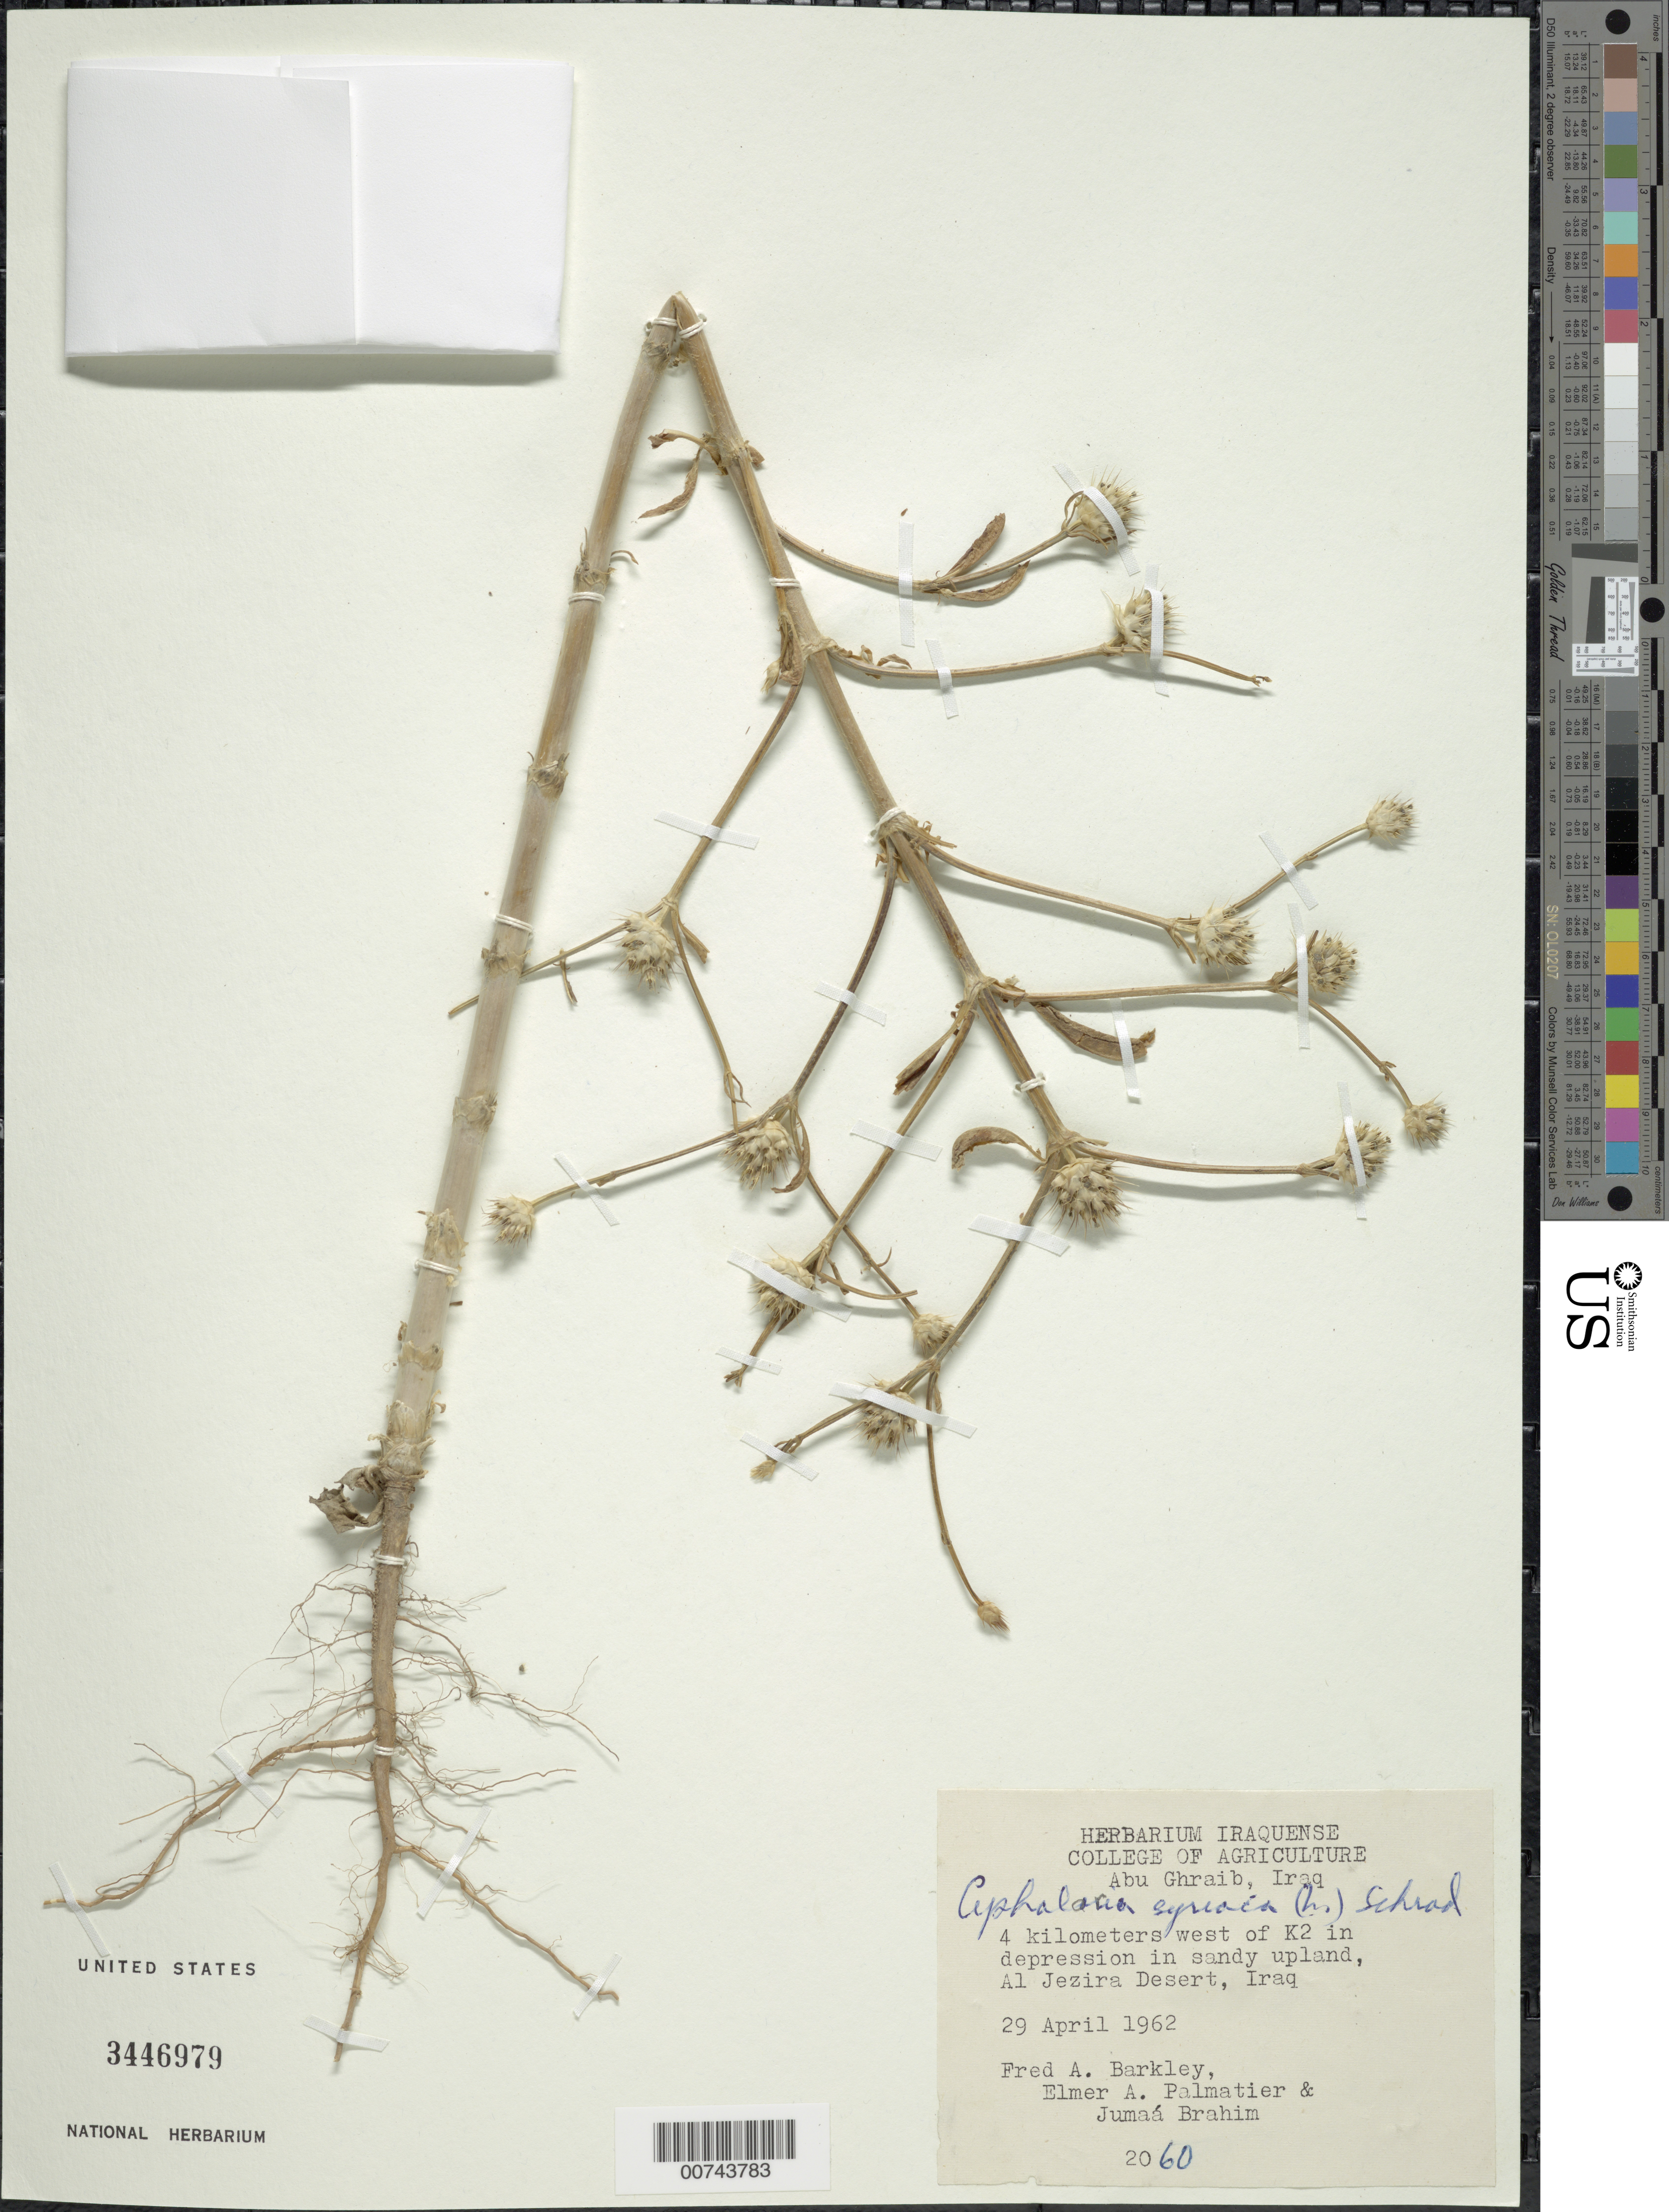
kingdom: Plantae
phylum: Tracheophyta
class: Magnoliopsida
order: Dipsacales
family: Caprifoliaceae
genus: Cephalaria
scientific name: Cephalaria syriaca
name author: Schrad.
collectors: F. A. Barkley, E. Palmatier & J. Brahim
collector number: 2060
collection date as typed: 29 Apr 1962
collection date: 1962-04-29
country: Iraq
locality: Abu Ghraib, Al Jezira Desert.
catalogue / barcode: US 3446979